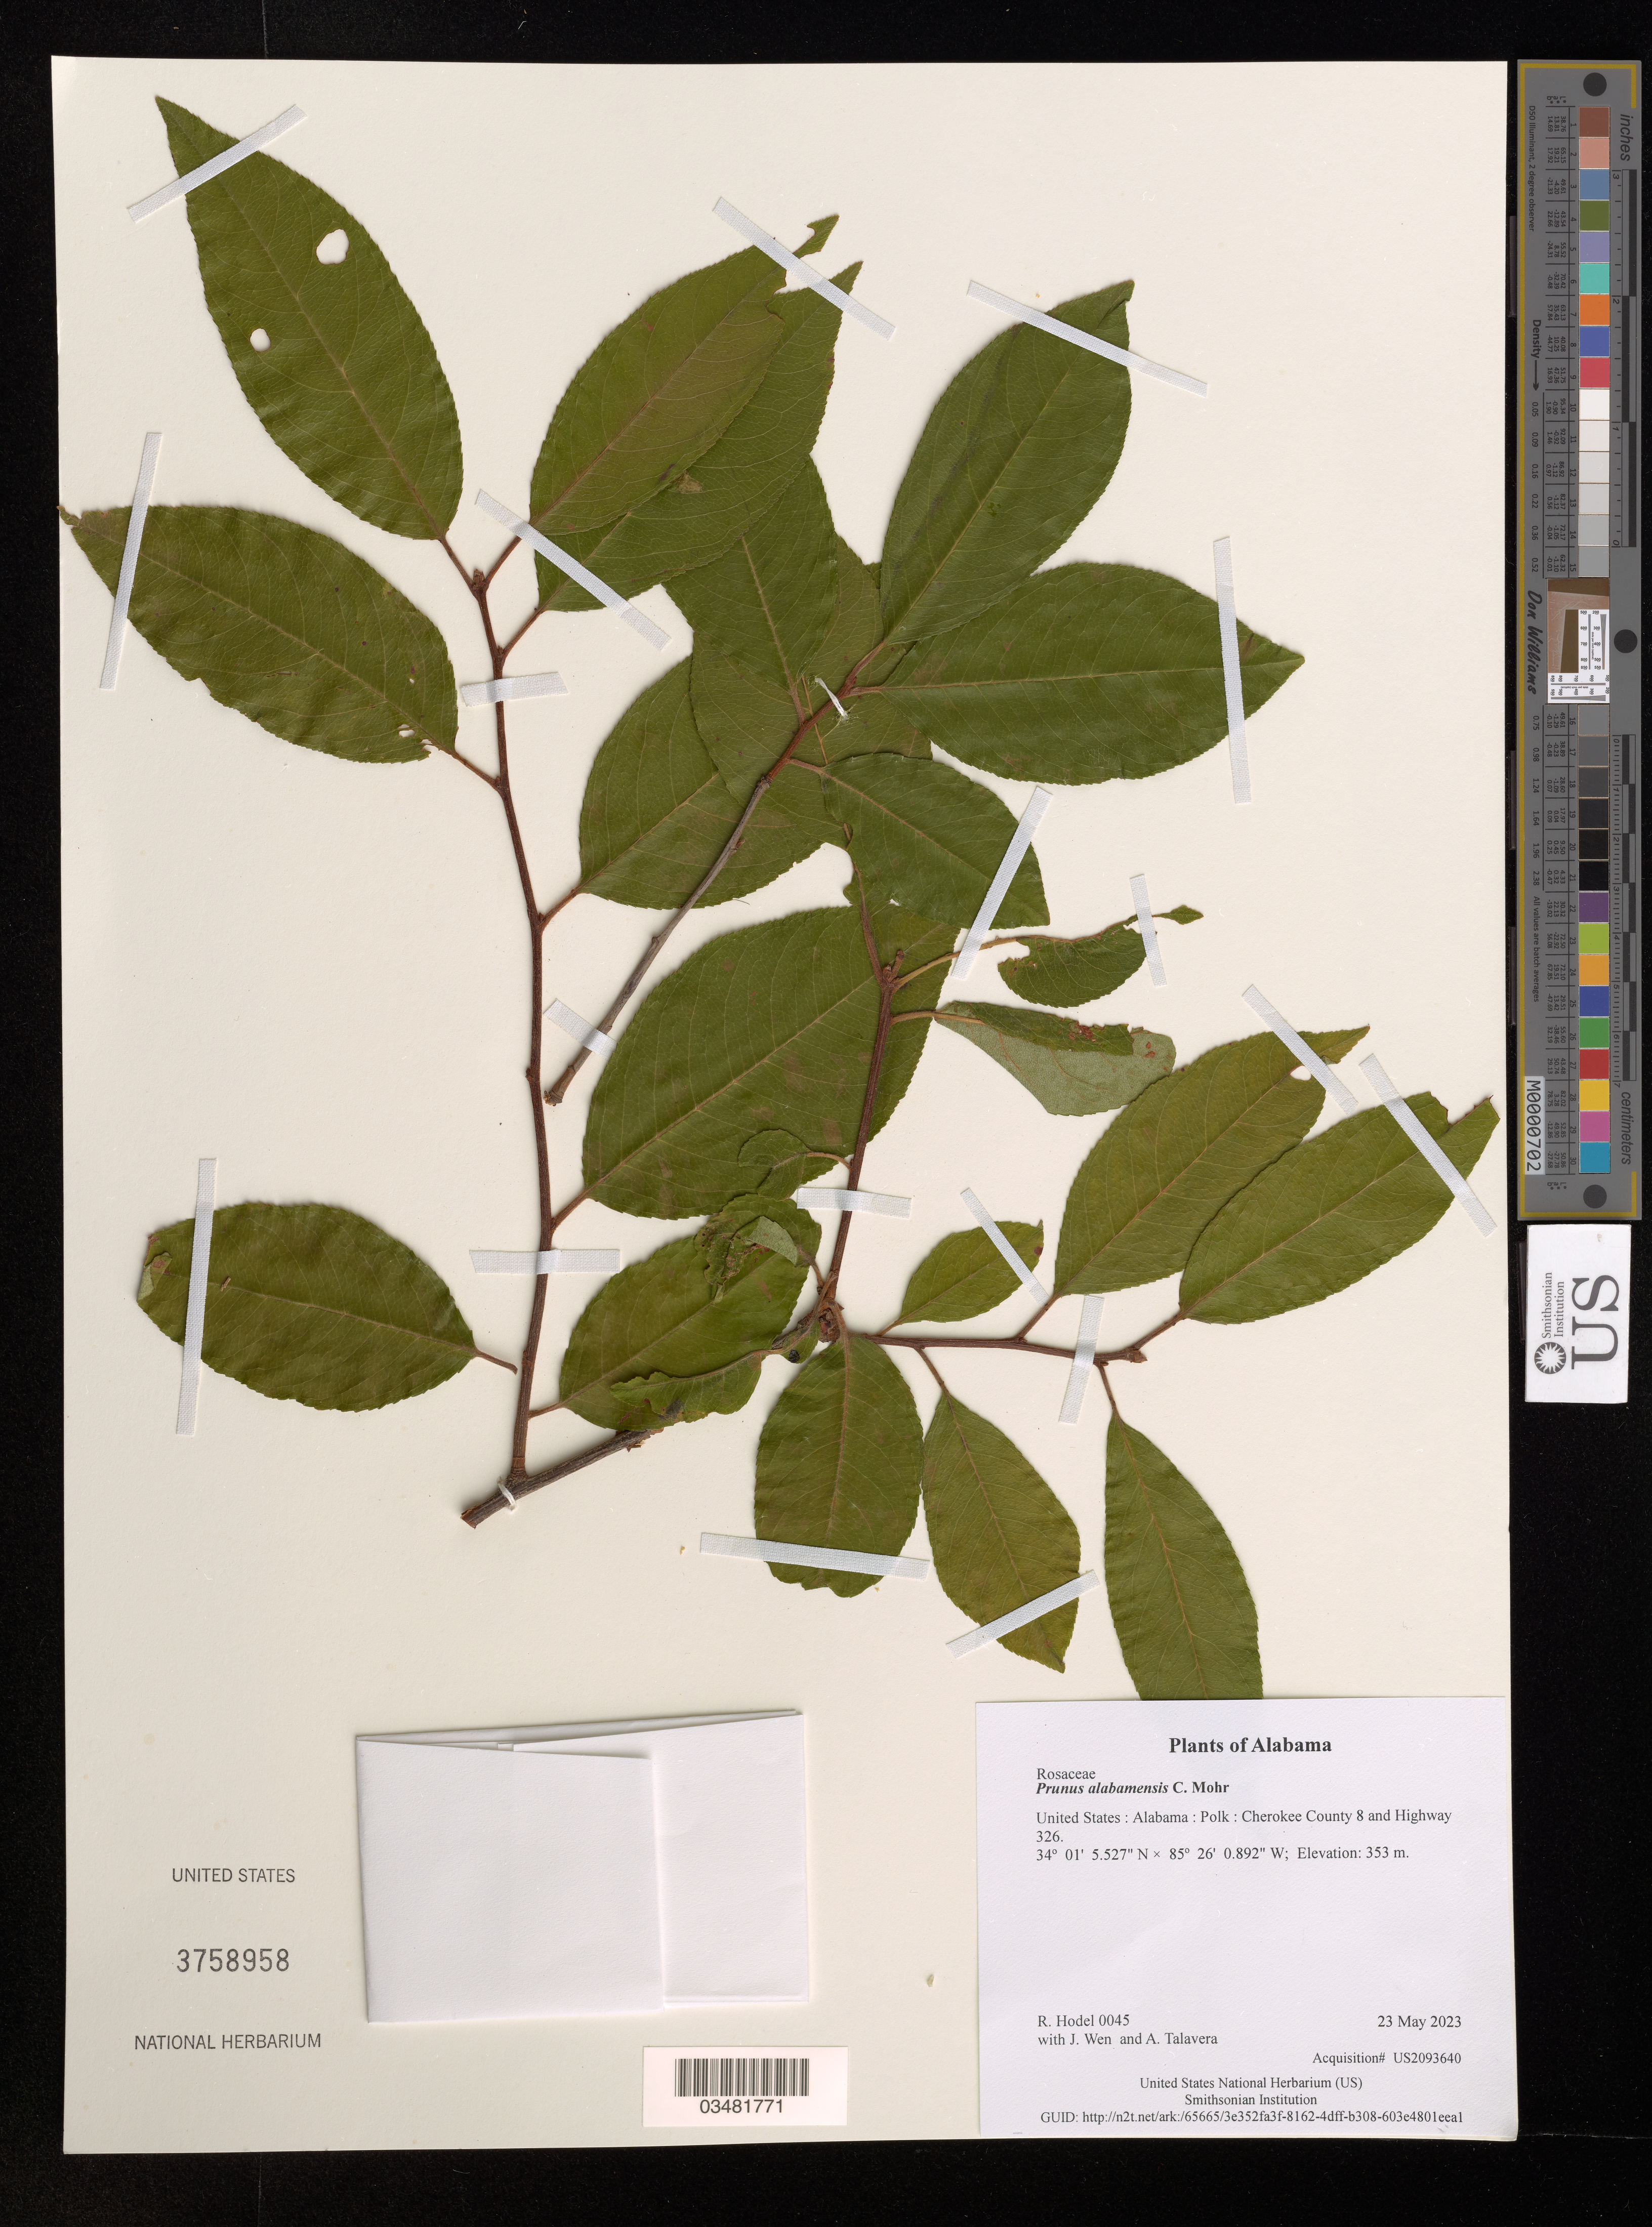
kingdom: Plantae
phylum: Tracheophyta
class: Magnoliopsida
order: Rosales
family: Rosaceae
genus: Prunus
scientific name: Prunus alabamensis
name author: C. Mohr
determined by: Hodel, Richard G. J.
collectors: R. Hodel, J. Wen & A. Talavera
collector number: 0045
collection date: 2023-05-23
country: United States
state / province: Alabama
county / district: Polk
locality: Cherokee County 8 and Highway 326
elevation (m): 353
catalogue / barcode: US 3758958